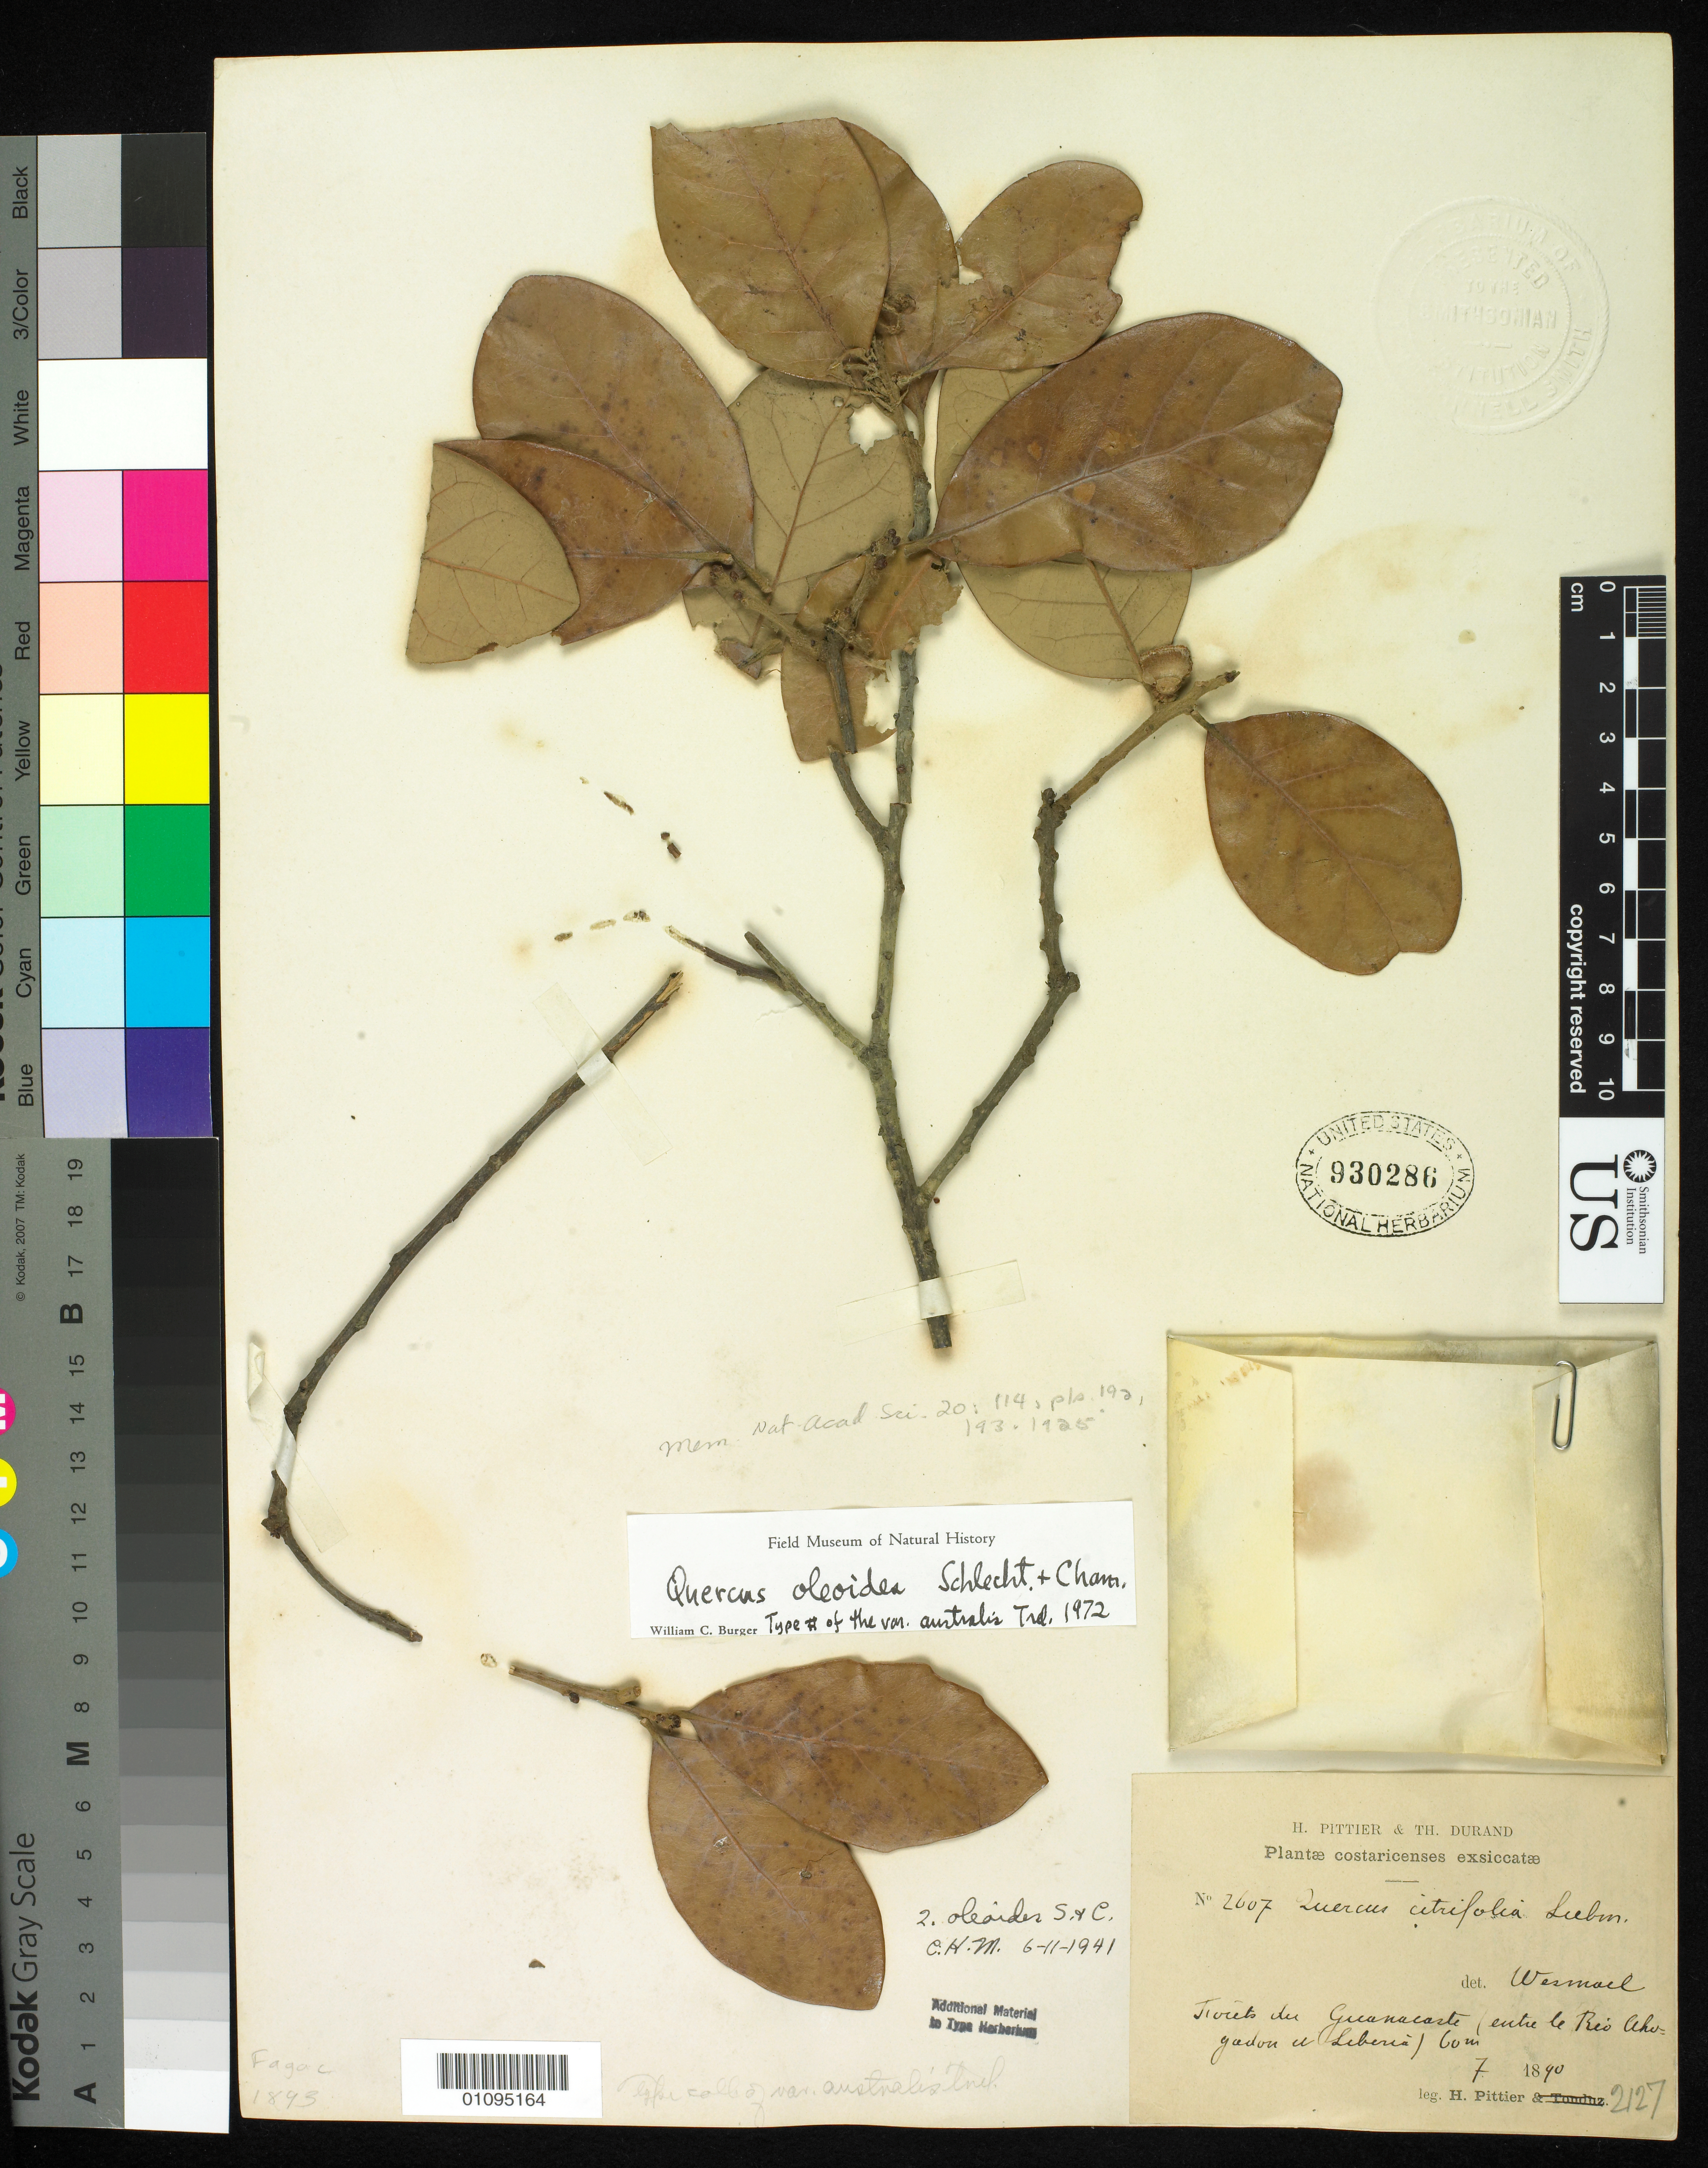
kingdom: Plantae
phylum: Tracheophyta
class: Magnoliopsida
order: Fagales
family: Fagaceae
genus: Quercus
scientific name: Quercus oleoides var. australis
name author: Trel.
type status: Isotype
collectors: H. F. Pittier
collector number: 2607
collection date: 1890-07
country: Costa Rica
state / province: Guanacaste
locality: Jioieto du Guanacaste (entre le Rio Ahoguadoa et Liberia). (sp?)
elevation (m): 60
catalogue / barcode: US 930286